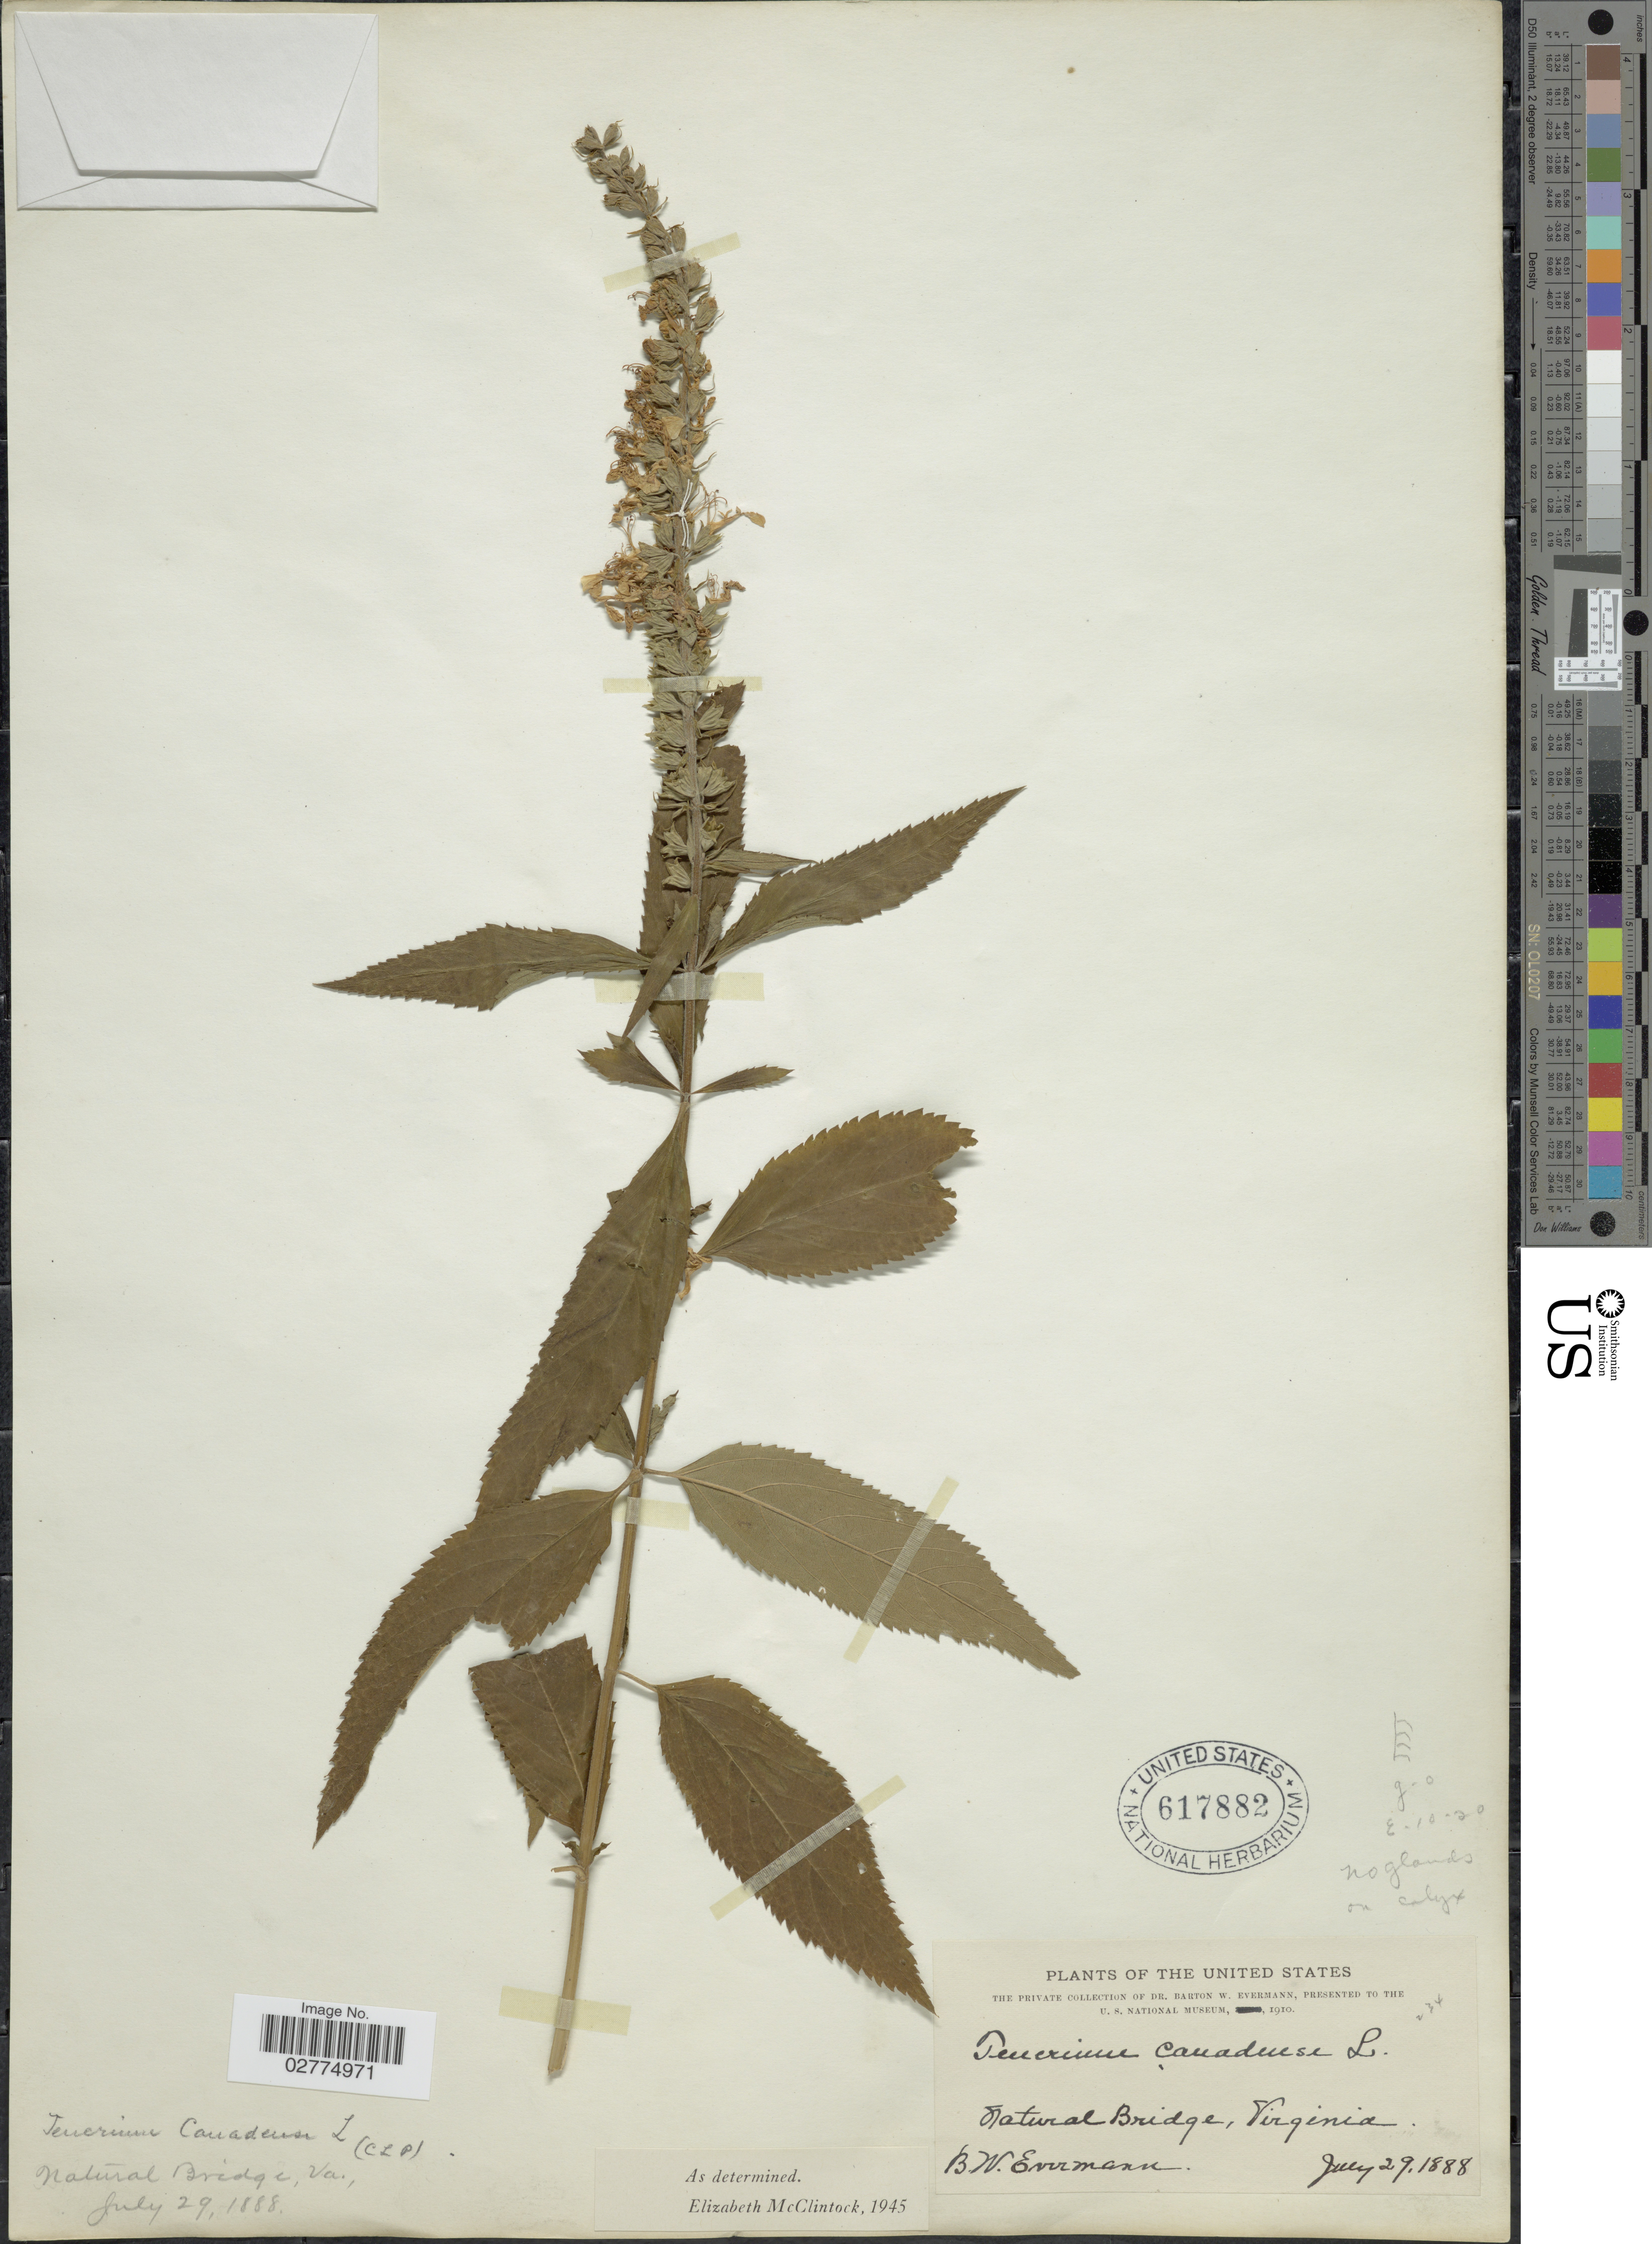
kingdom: Plantae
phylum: Tracheophyta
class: Magnoliopsida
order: Lamiales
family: Lamiaceae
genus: Teucrium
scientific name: Teucrium canadense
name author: L.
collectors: B. W. Evermann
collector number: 234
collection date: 1888-07-29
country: United States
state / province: Virginia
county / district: Rockbridge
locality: Natural Bridge.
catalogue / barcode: US 617882